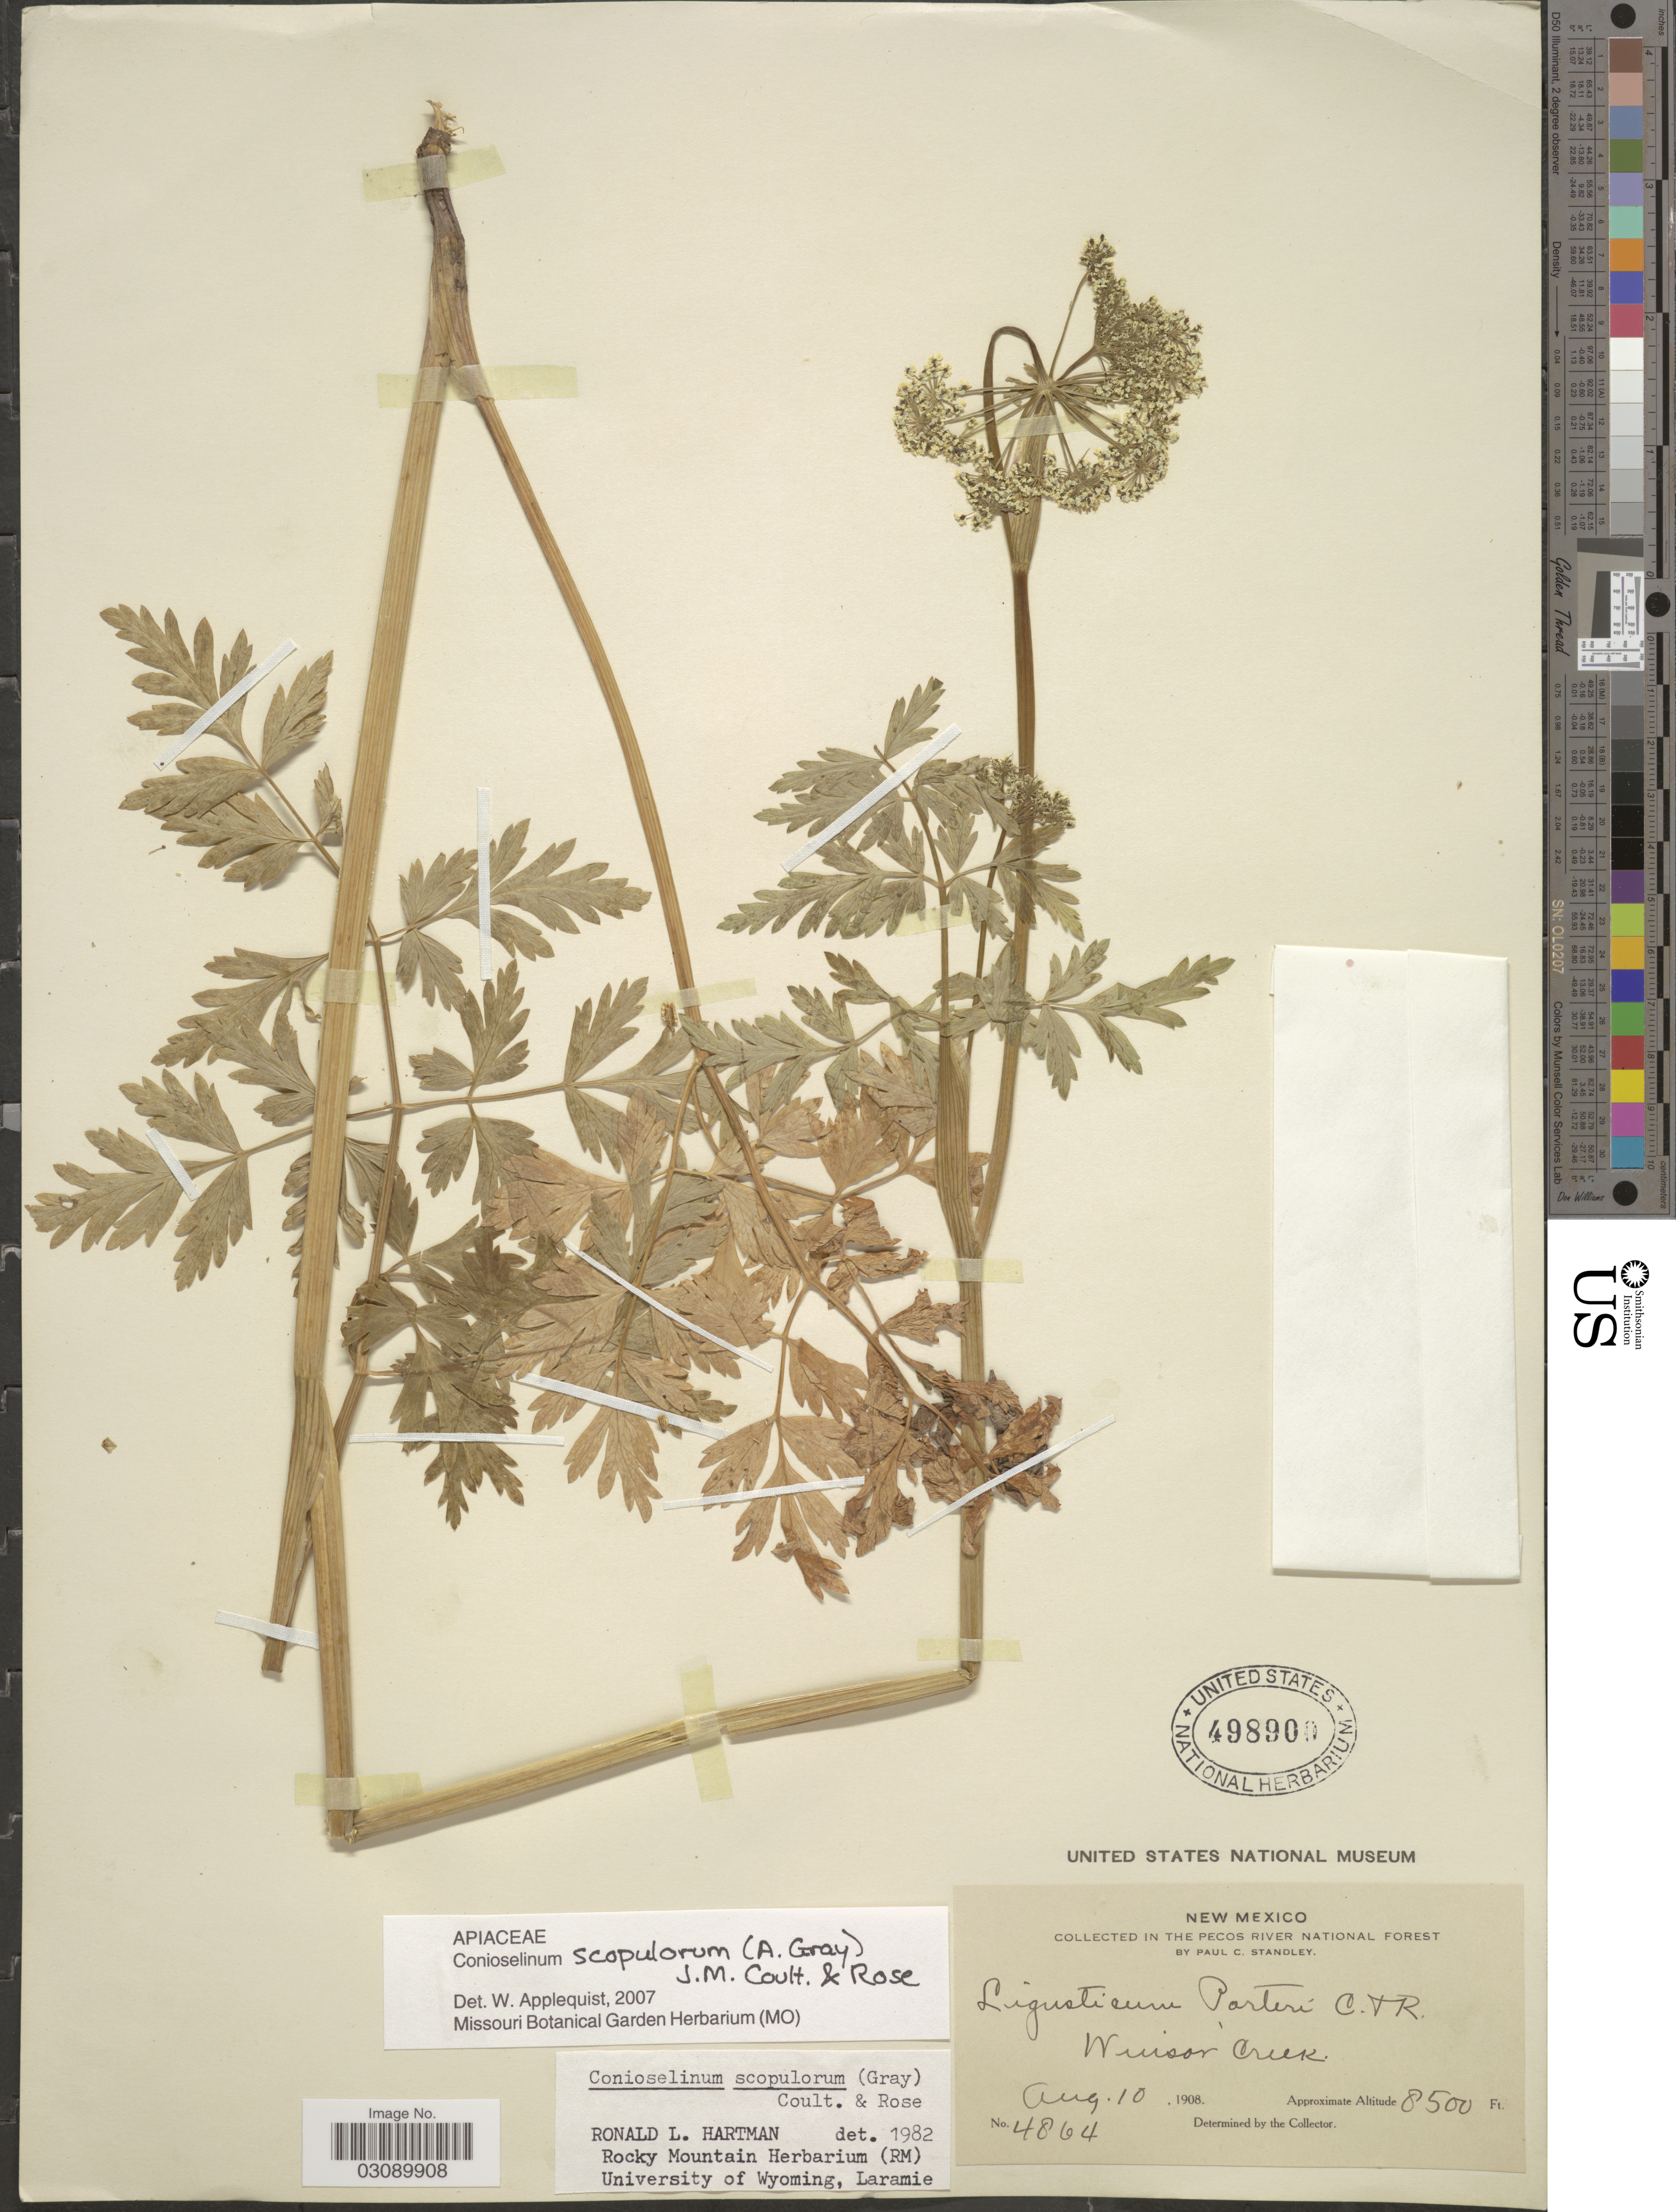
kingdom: Plantae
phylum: Tracheophyta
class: Magnoliopsida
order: Apiales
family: Apiaceae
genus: Conioselinum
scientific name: Conioselinum scopulorum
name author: (A. Gray) J.M. Coult. & Rose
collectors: P. C. Standley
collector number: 4864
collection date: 1908-08-10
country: United States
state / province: New Mexico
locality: In the Pecos River National Forest. Winsor Creek.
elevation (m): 2591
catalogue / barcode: US 498900